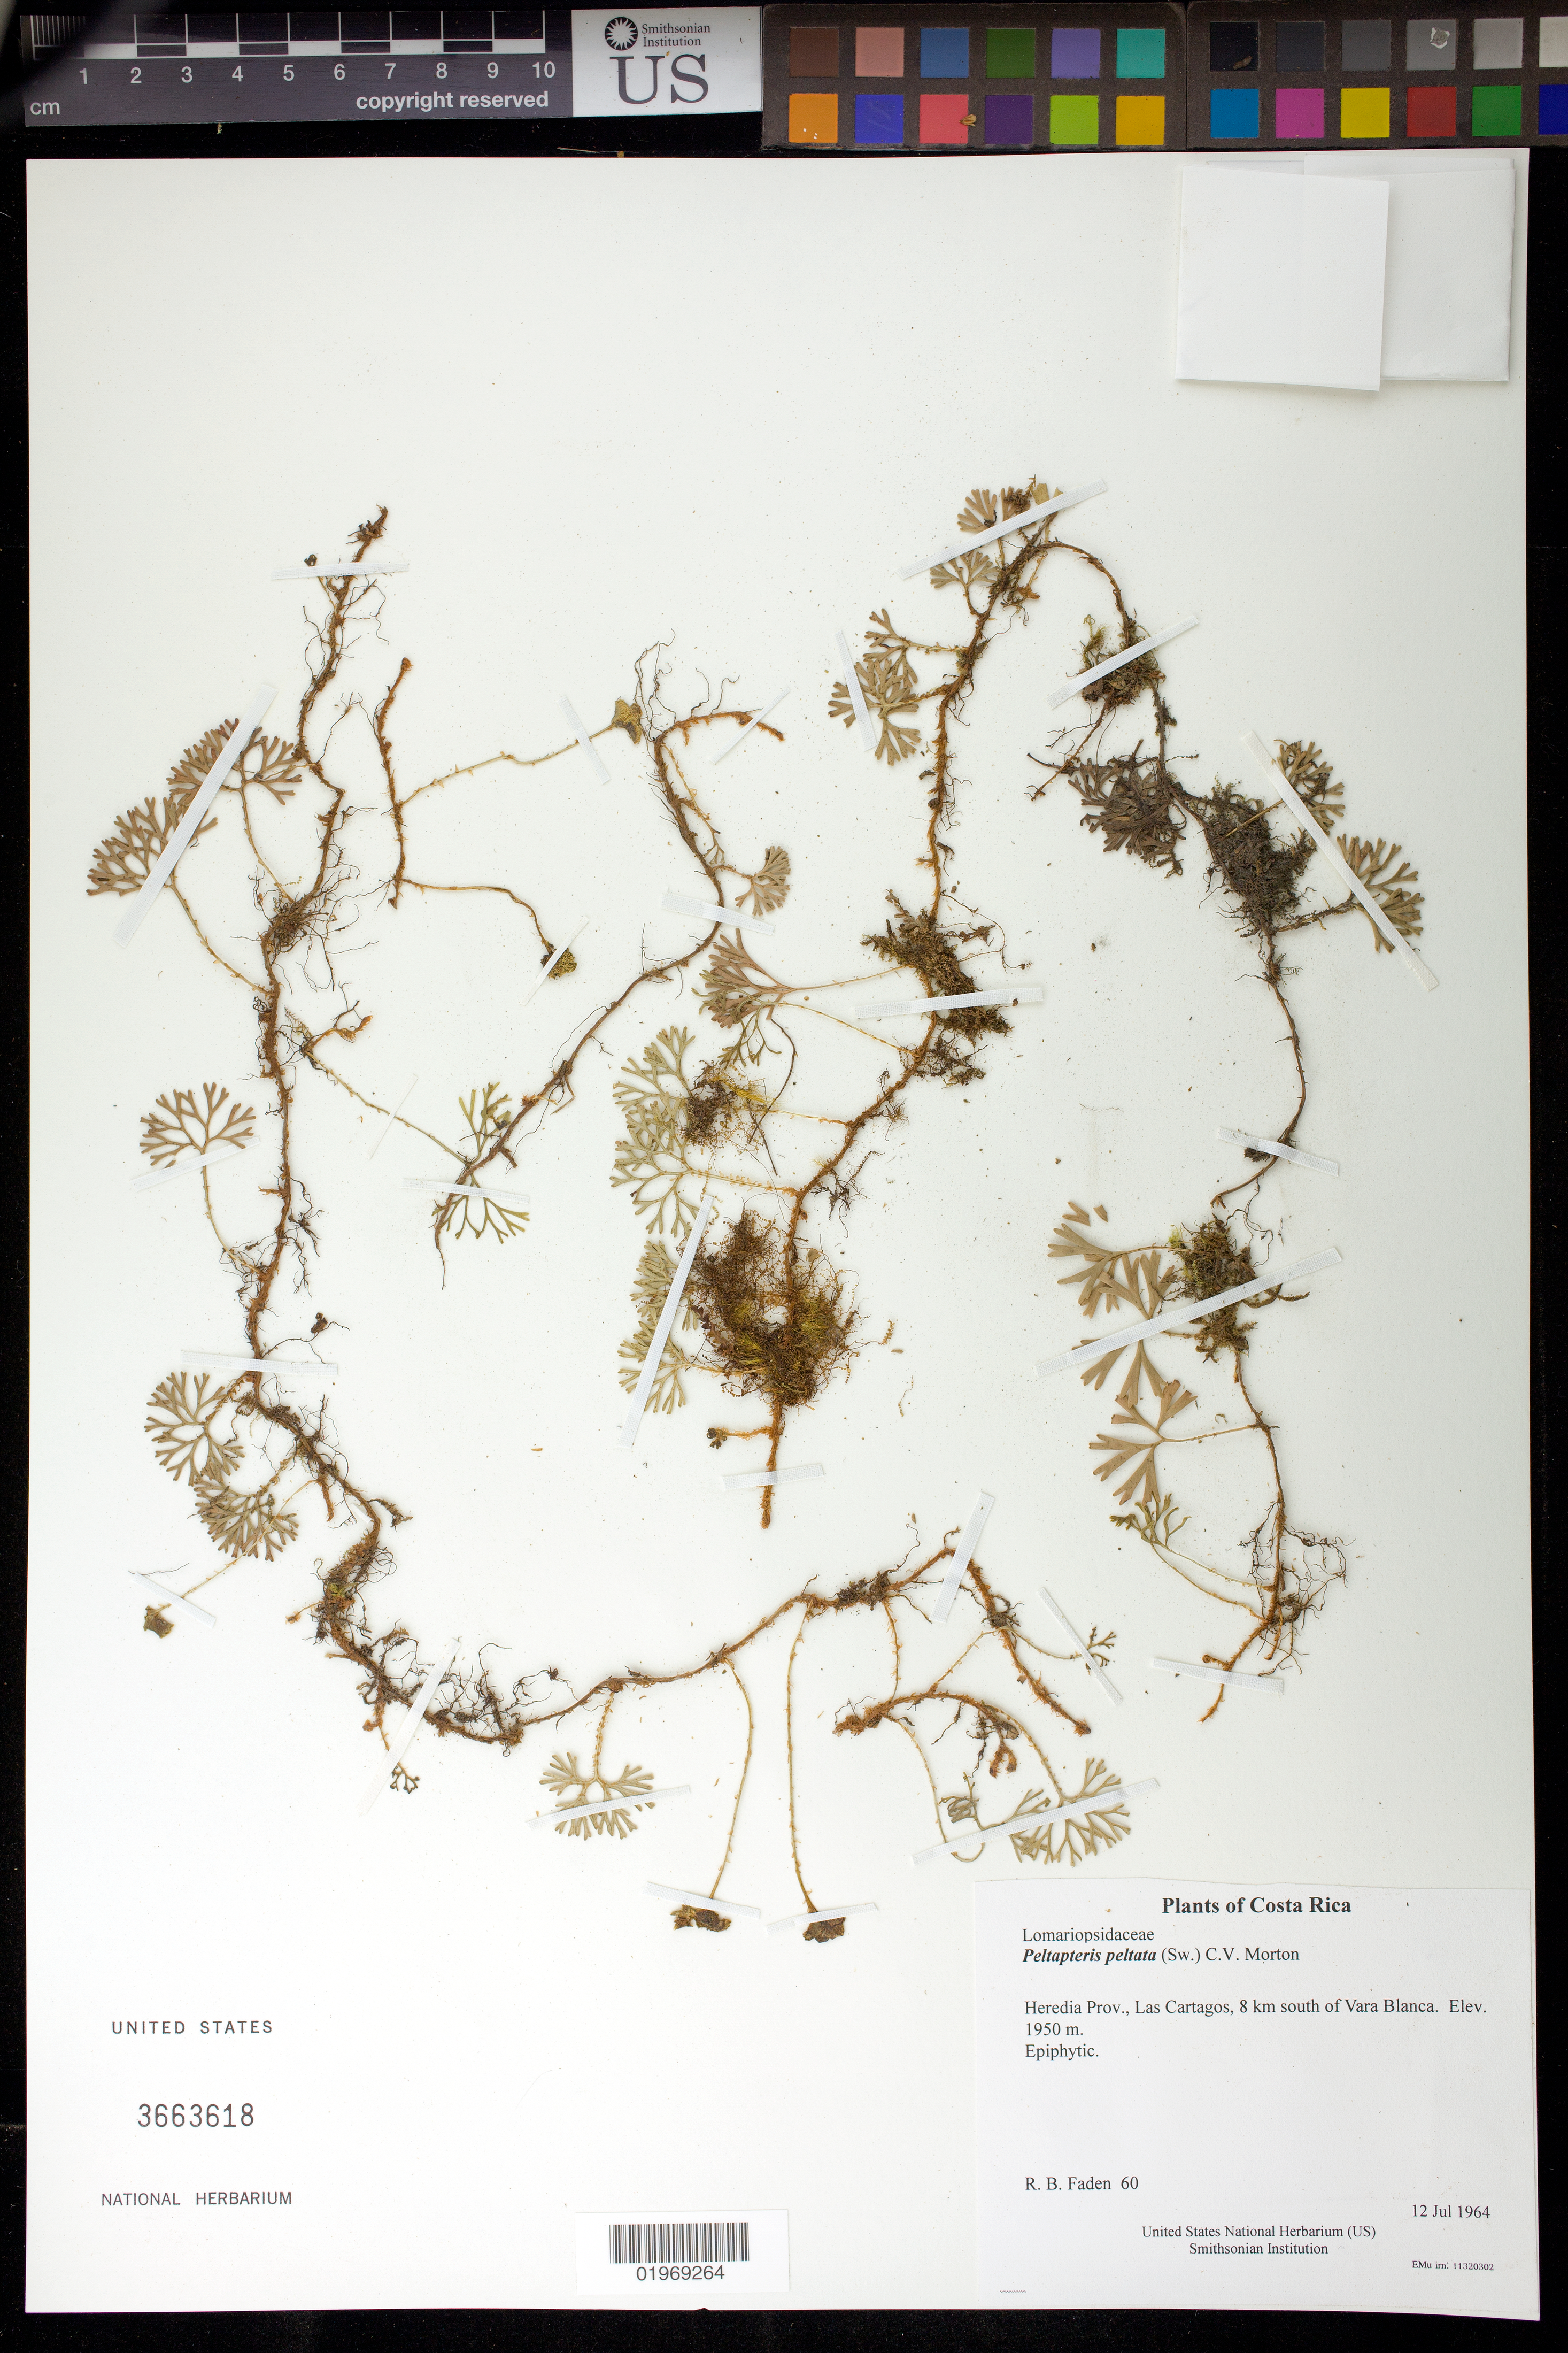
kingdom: Plantae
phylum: Tracheophyta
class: Polypodiopsida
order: Polypodiales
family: Dryopteridaceae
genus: Peltapteris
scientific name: Peltapteris peltata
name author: (Sw.) C.V. Morton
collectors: R. B. Faden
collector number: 60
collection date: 1964-07-12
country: Costa Rica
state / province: Heredia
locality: Las Cartagos, 8 km south of Vara Blanca.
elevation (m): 1950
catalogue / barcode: US 3663618